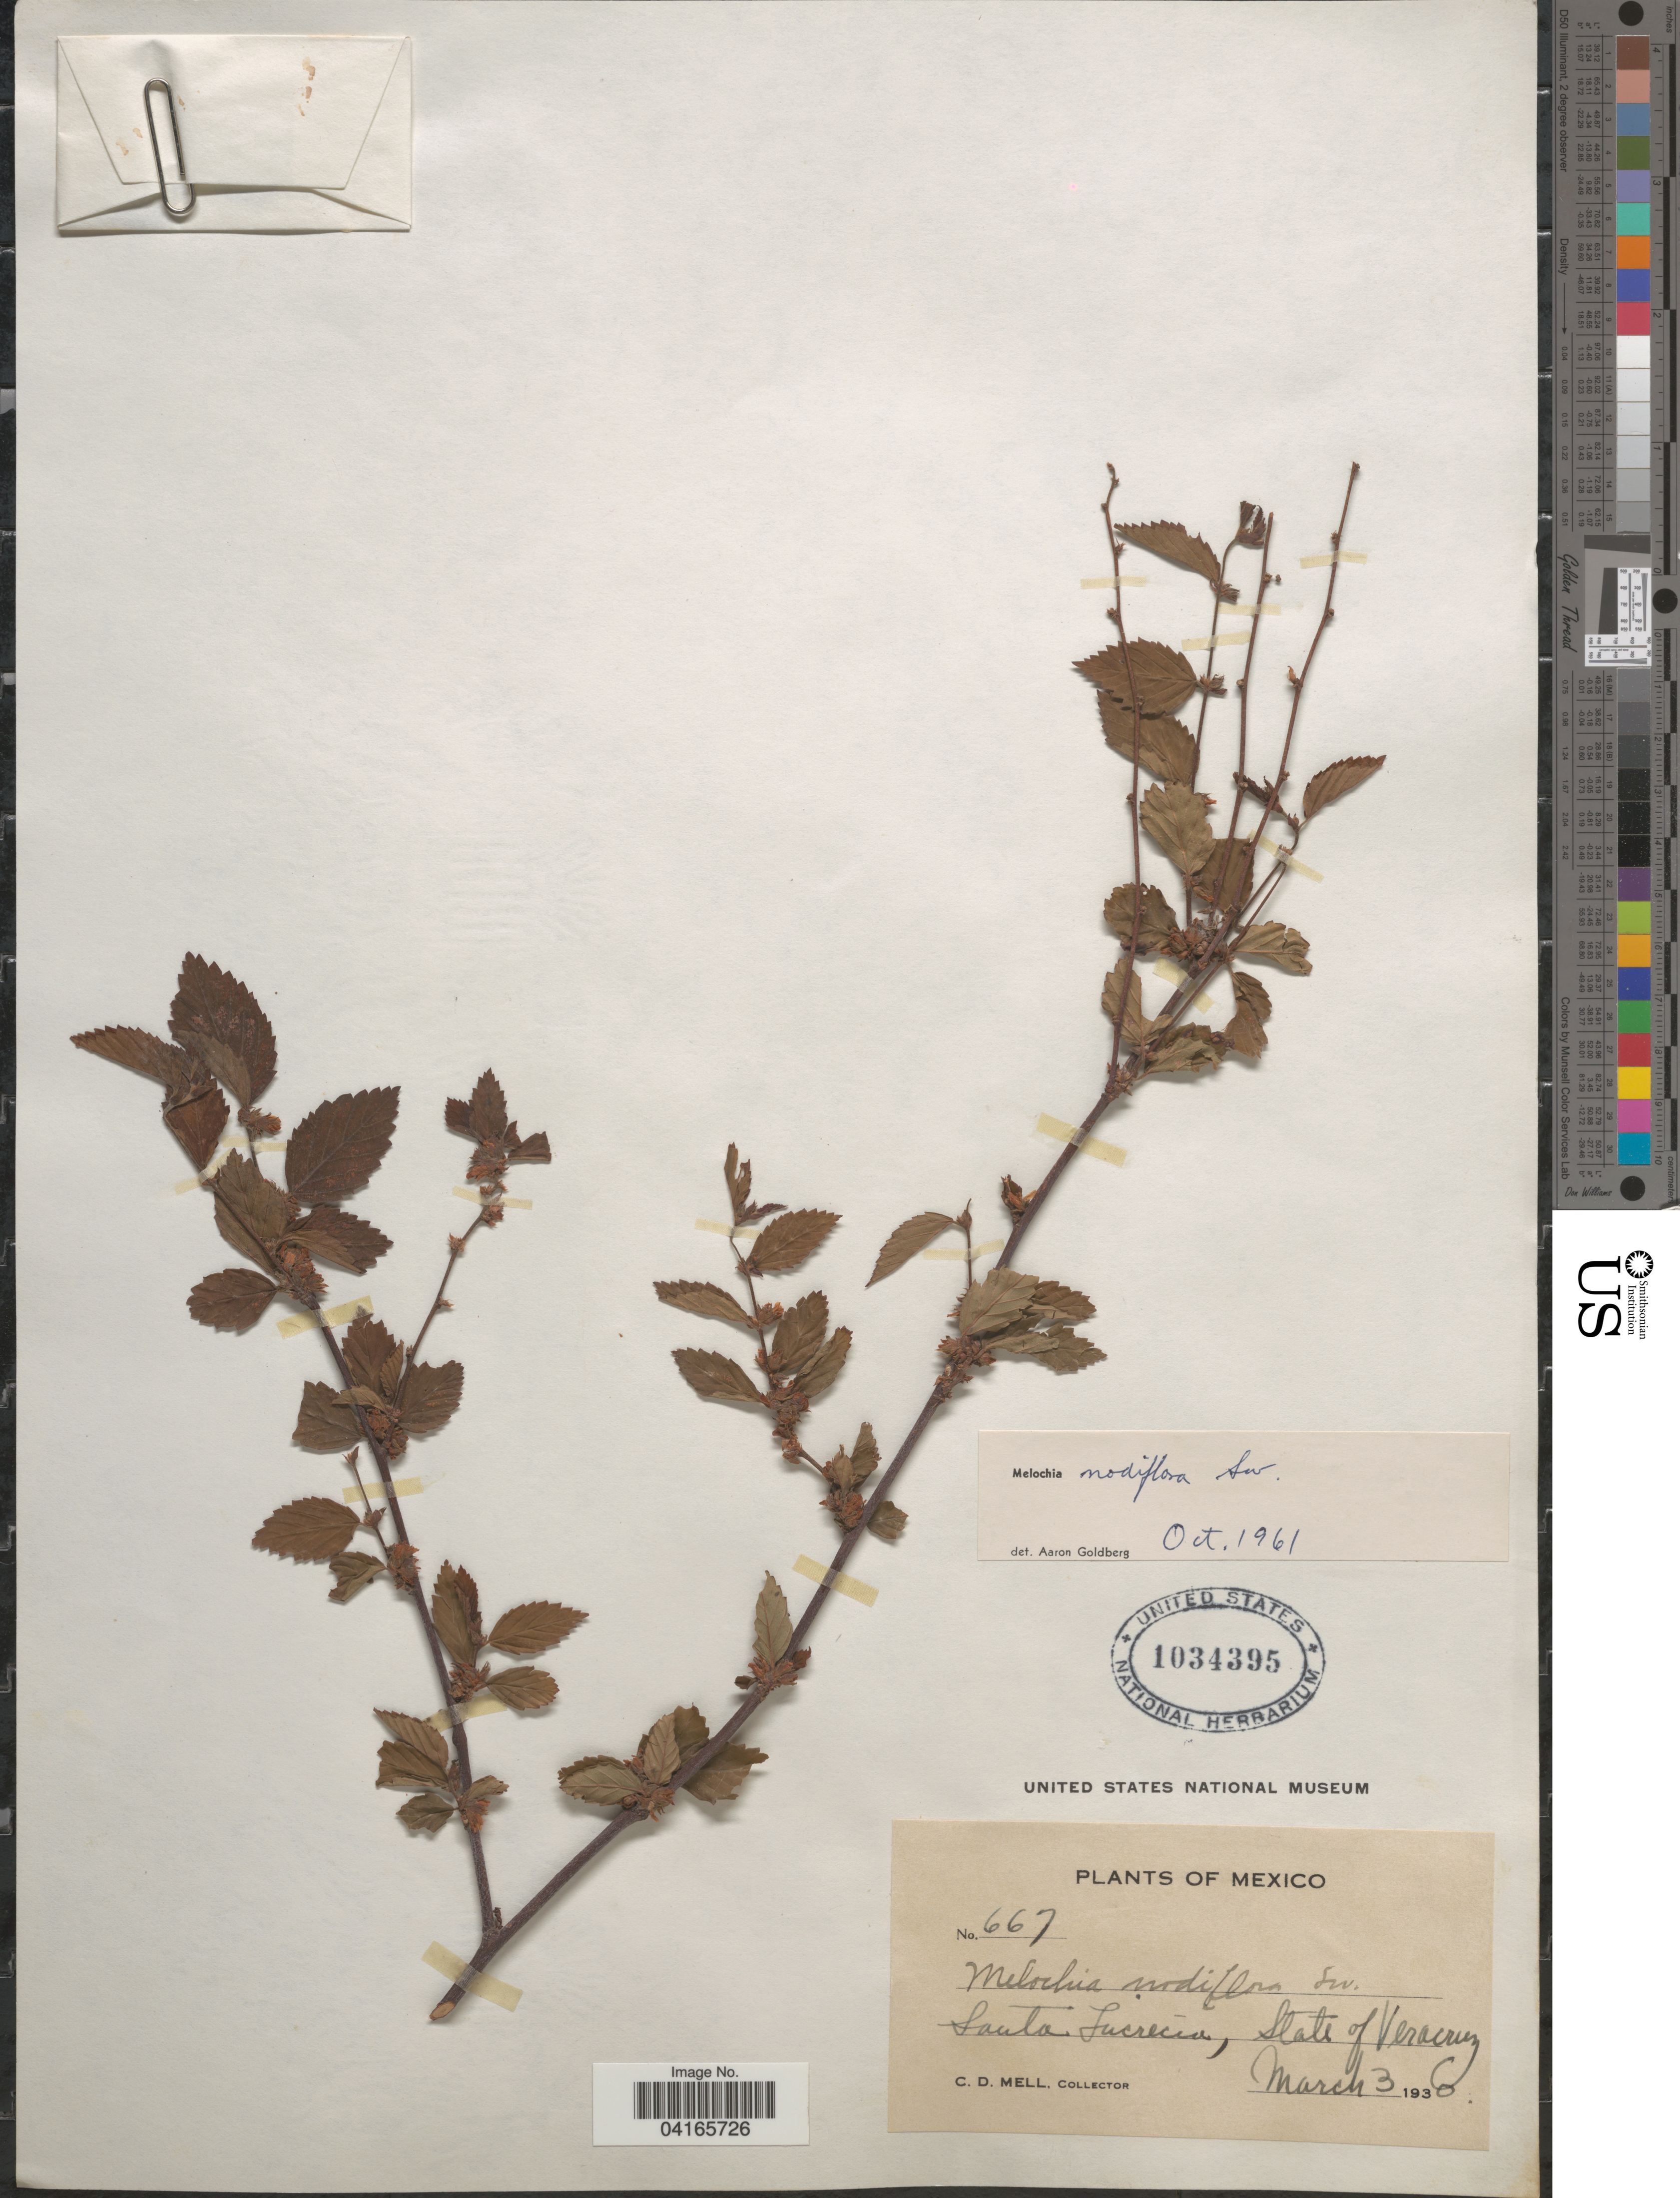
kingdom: Plantae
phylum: Tracheophyta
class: Magnoliopsida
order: Malvales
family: Malvaceae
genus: Melochia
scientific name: Melochia nodiflora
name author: Sw.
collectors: C. D. Mell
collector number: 667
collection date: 1930-03-03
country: Mexico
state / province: Veracruz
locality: Santa Lucrecia, State of Veracruz.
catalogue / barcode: US 1034395